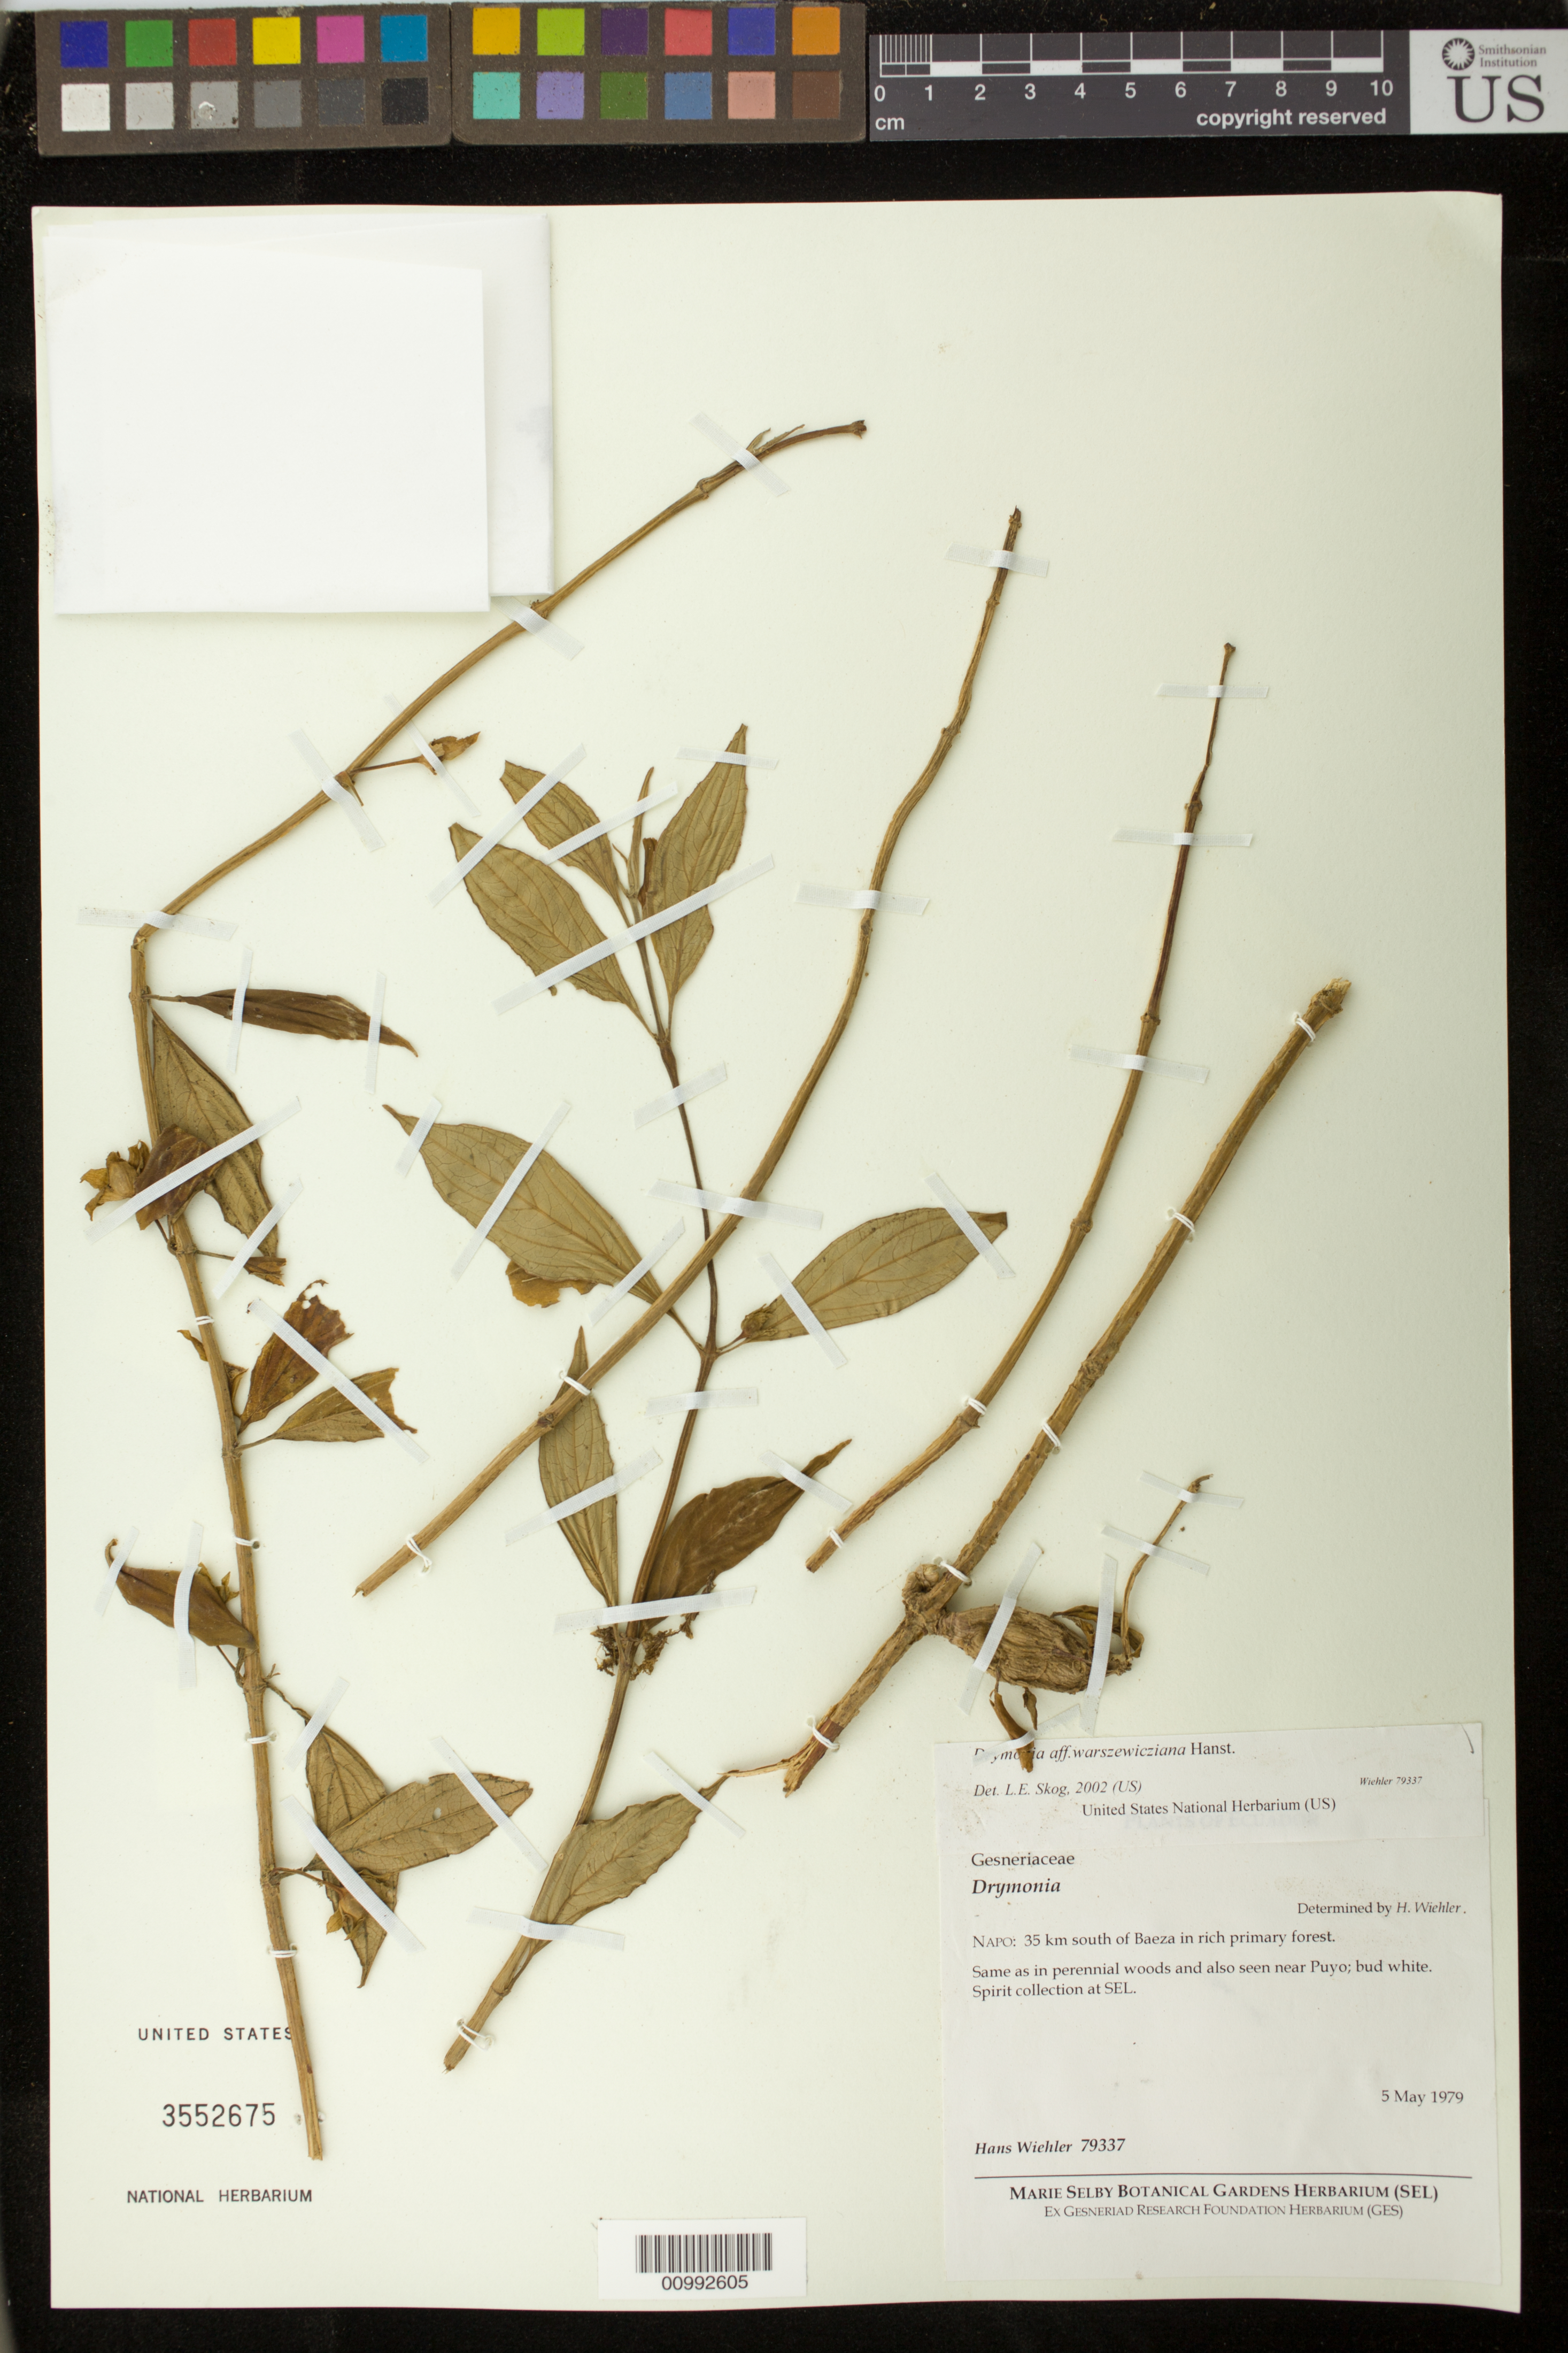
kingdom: Plantae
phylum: Tracheophyta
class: Magnoliopsida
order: Lamiales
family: Gesneriaceae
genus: Drymonia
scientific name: Drymonia warszewicziana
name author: Hanst.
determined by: Skog, Laurence E.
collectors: H. J. Wiehler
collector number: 79337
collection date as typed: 05 May 1979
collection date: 1979-05-05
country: Ecuador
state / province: Napo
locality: Napo: 35 km south of Baeza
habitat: Rich primary forest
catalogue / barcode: US 3552675